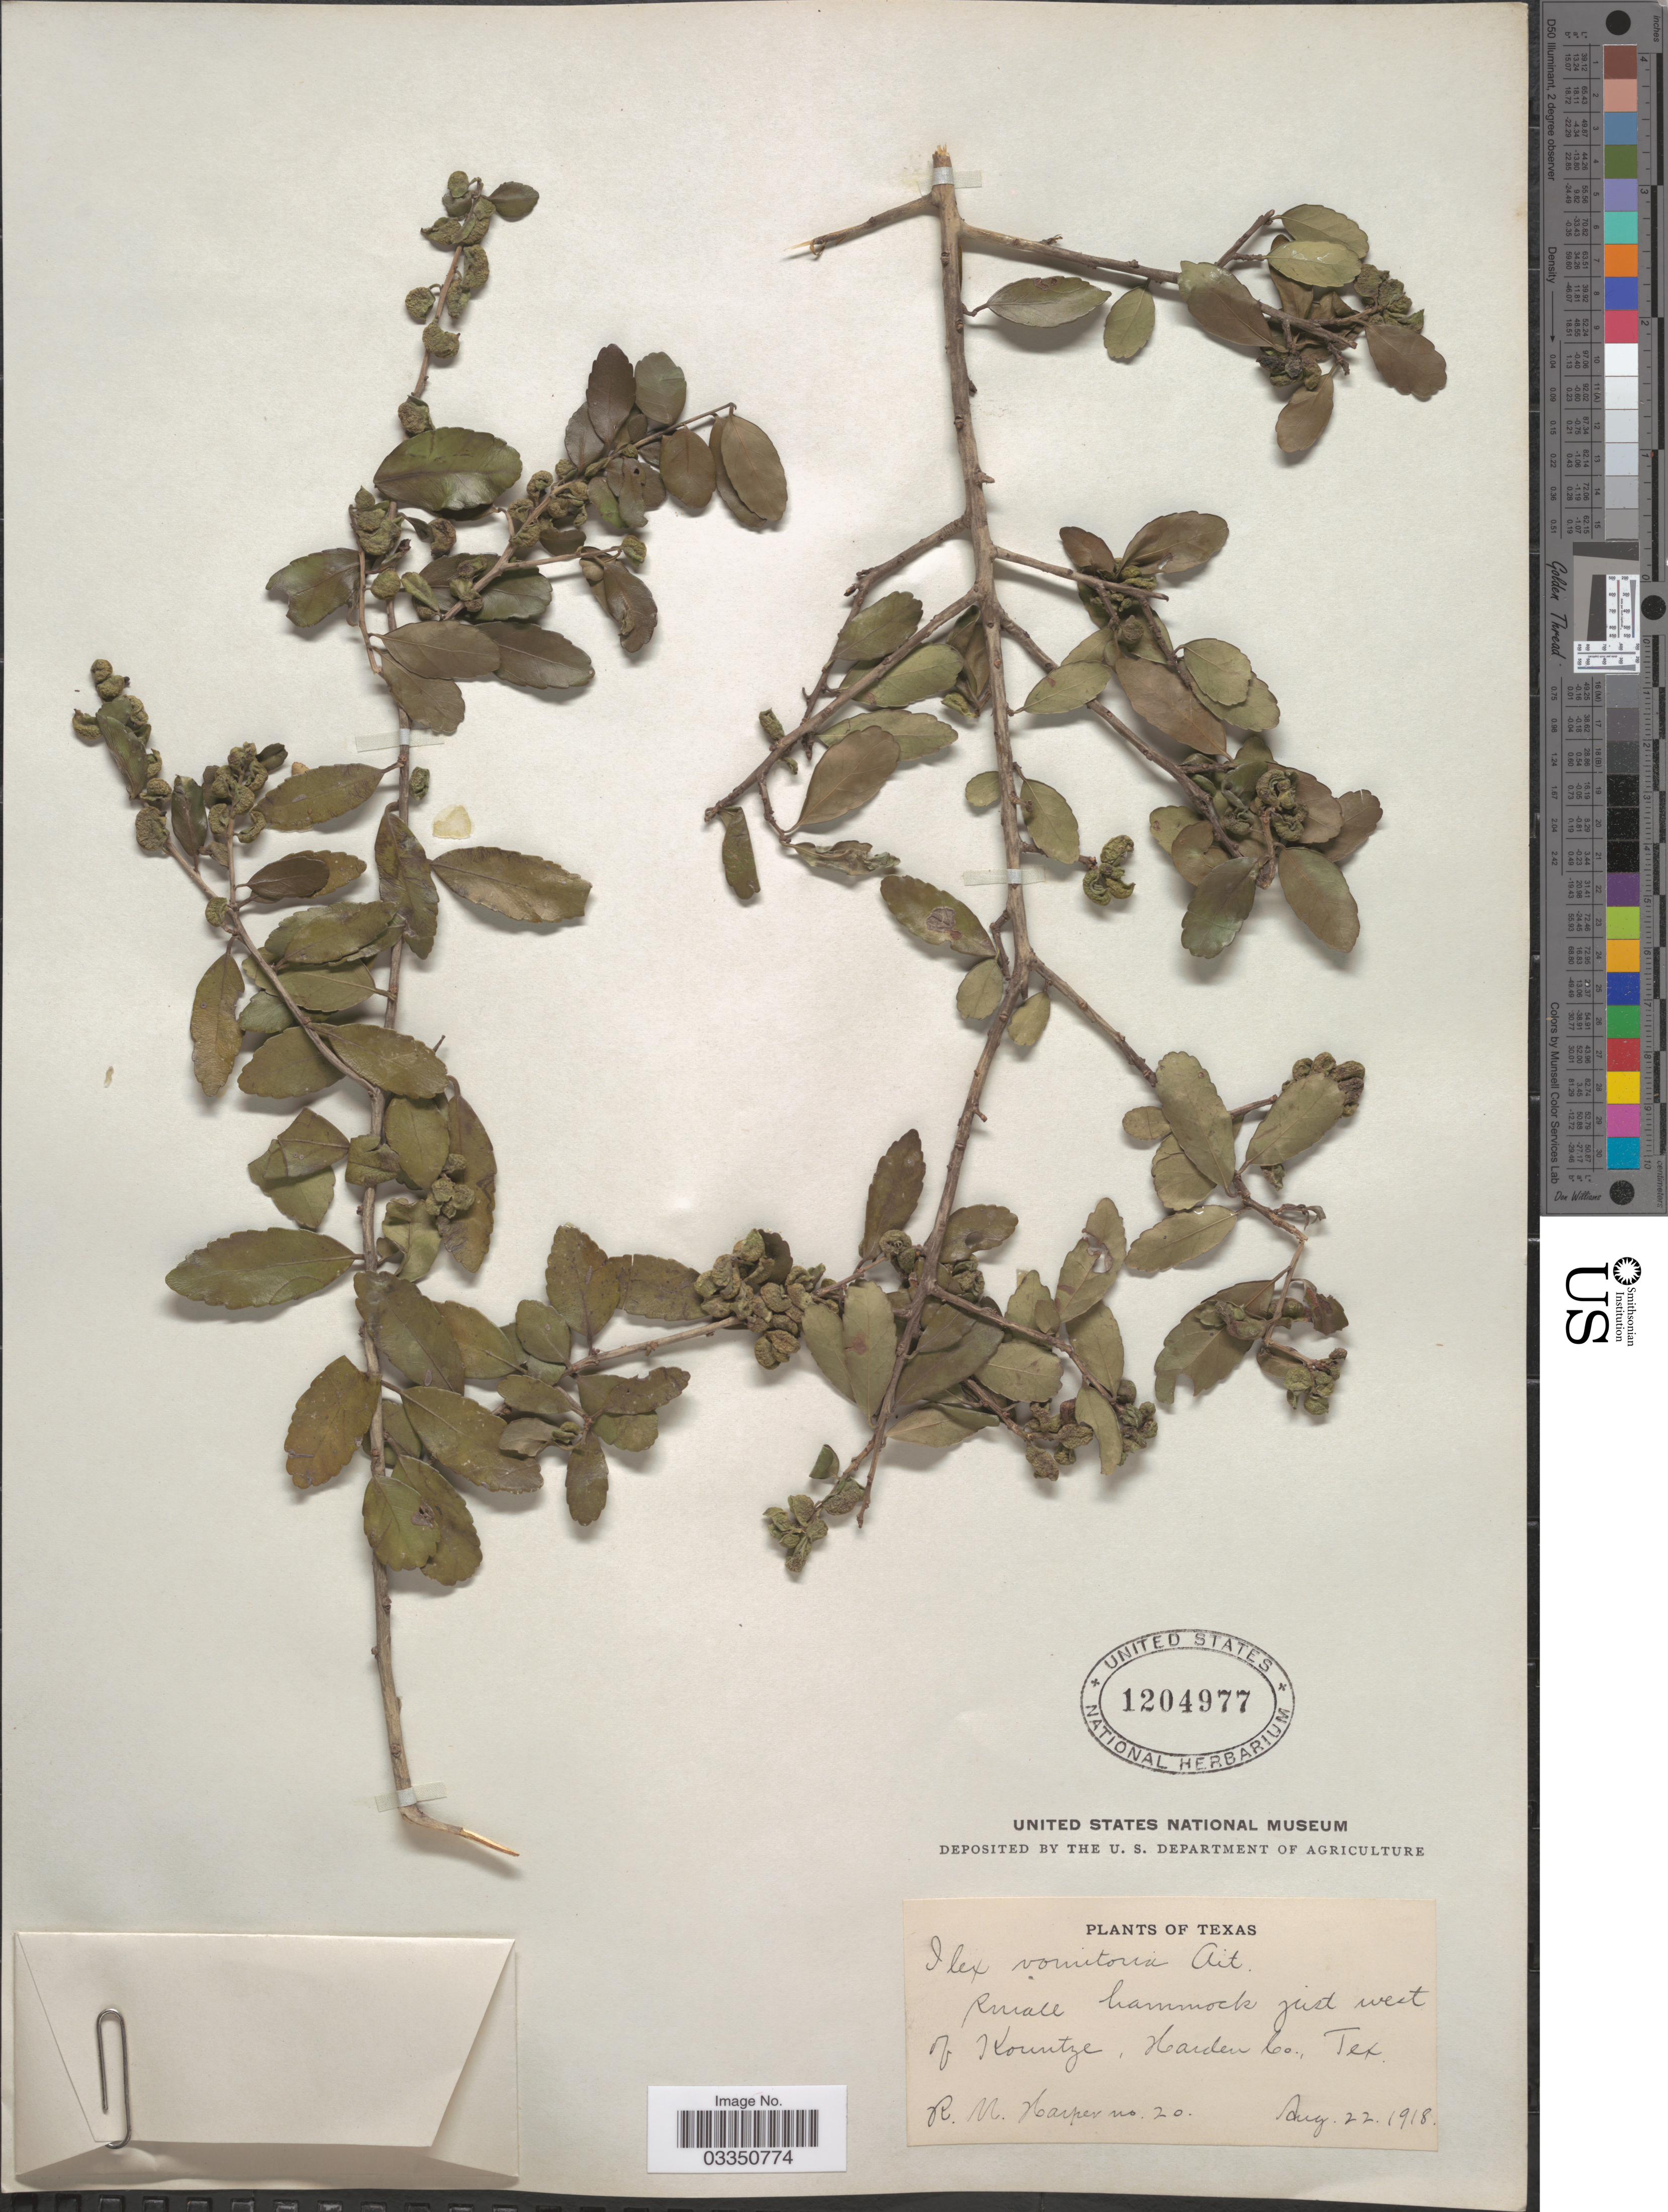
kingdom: Plantae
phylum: Tracheophyta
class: Magnoliopsida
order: Aquifoliales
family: Aquifoliaceae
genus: Ilex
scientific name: Ilex vomitoria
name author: Aiton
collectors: R. Harper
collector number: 20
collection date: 1918-08-22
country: United States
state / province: Texas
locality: Small hammock just west of Kountze, Harden Co.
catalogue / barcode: US 1204977